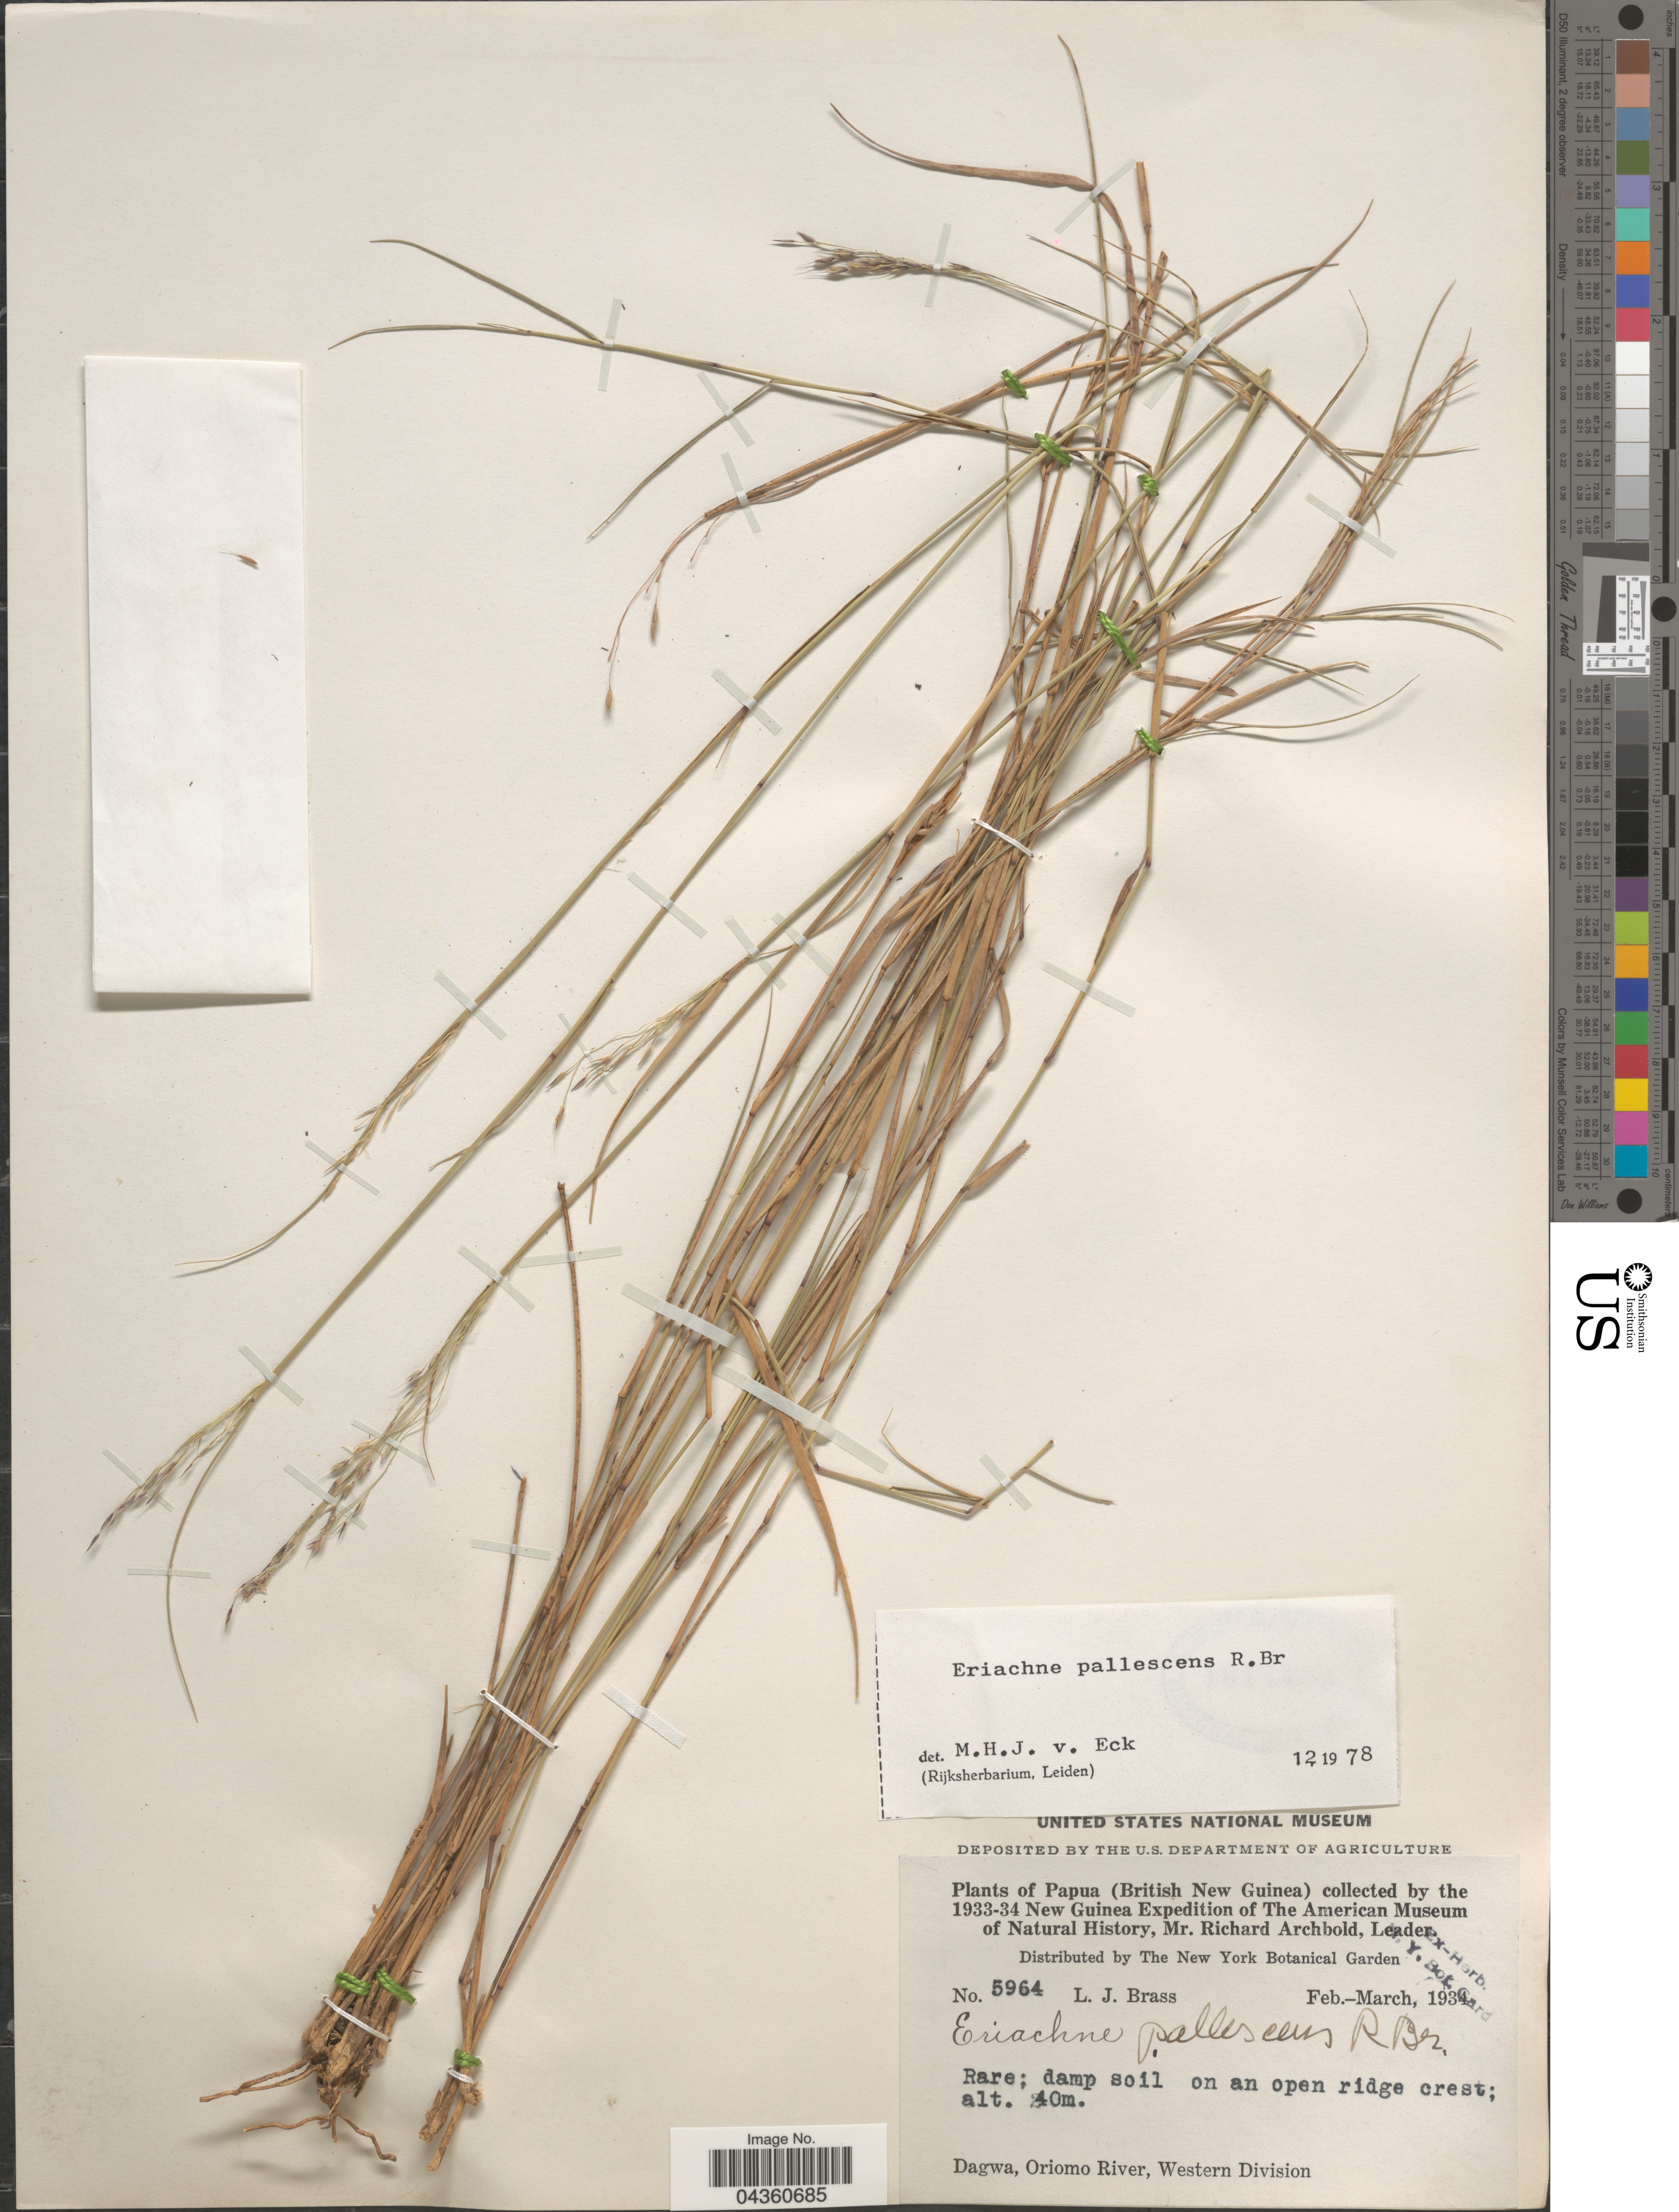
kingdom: Plantae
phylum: Tracheophyta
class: Liliopsida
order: Poales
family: Poaceae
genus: Eriachne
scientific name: Eriachne pallescens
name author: R. Br.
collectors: L. J. Brass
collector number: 5964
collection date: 1934-02/1934-03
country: Papua New Guinea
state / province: Manus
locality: Papua (British New Guinea). 1933-34 New Guinea Expedition of The American Museum of Natural History. Rare; damp soil on an open ridge crest; Dagwa, Oriomo River, Western Division.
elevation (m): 40